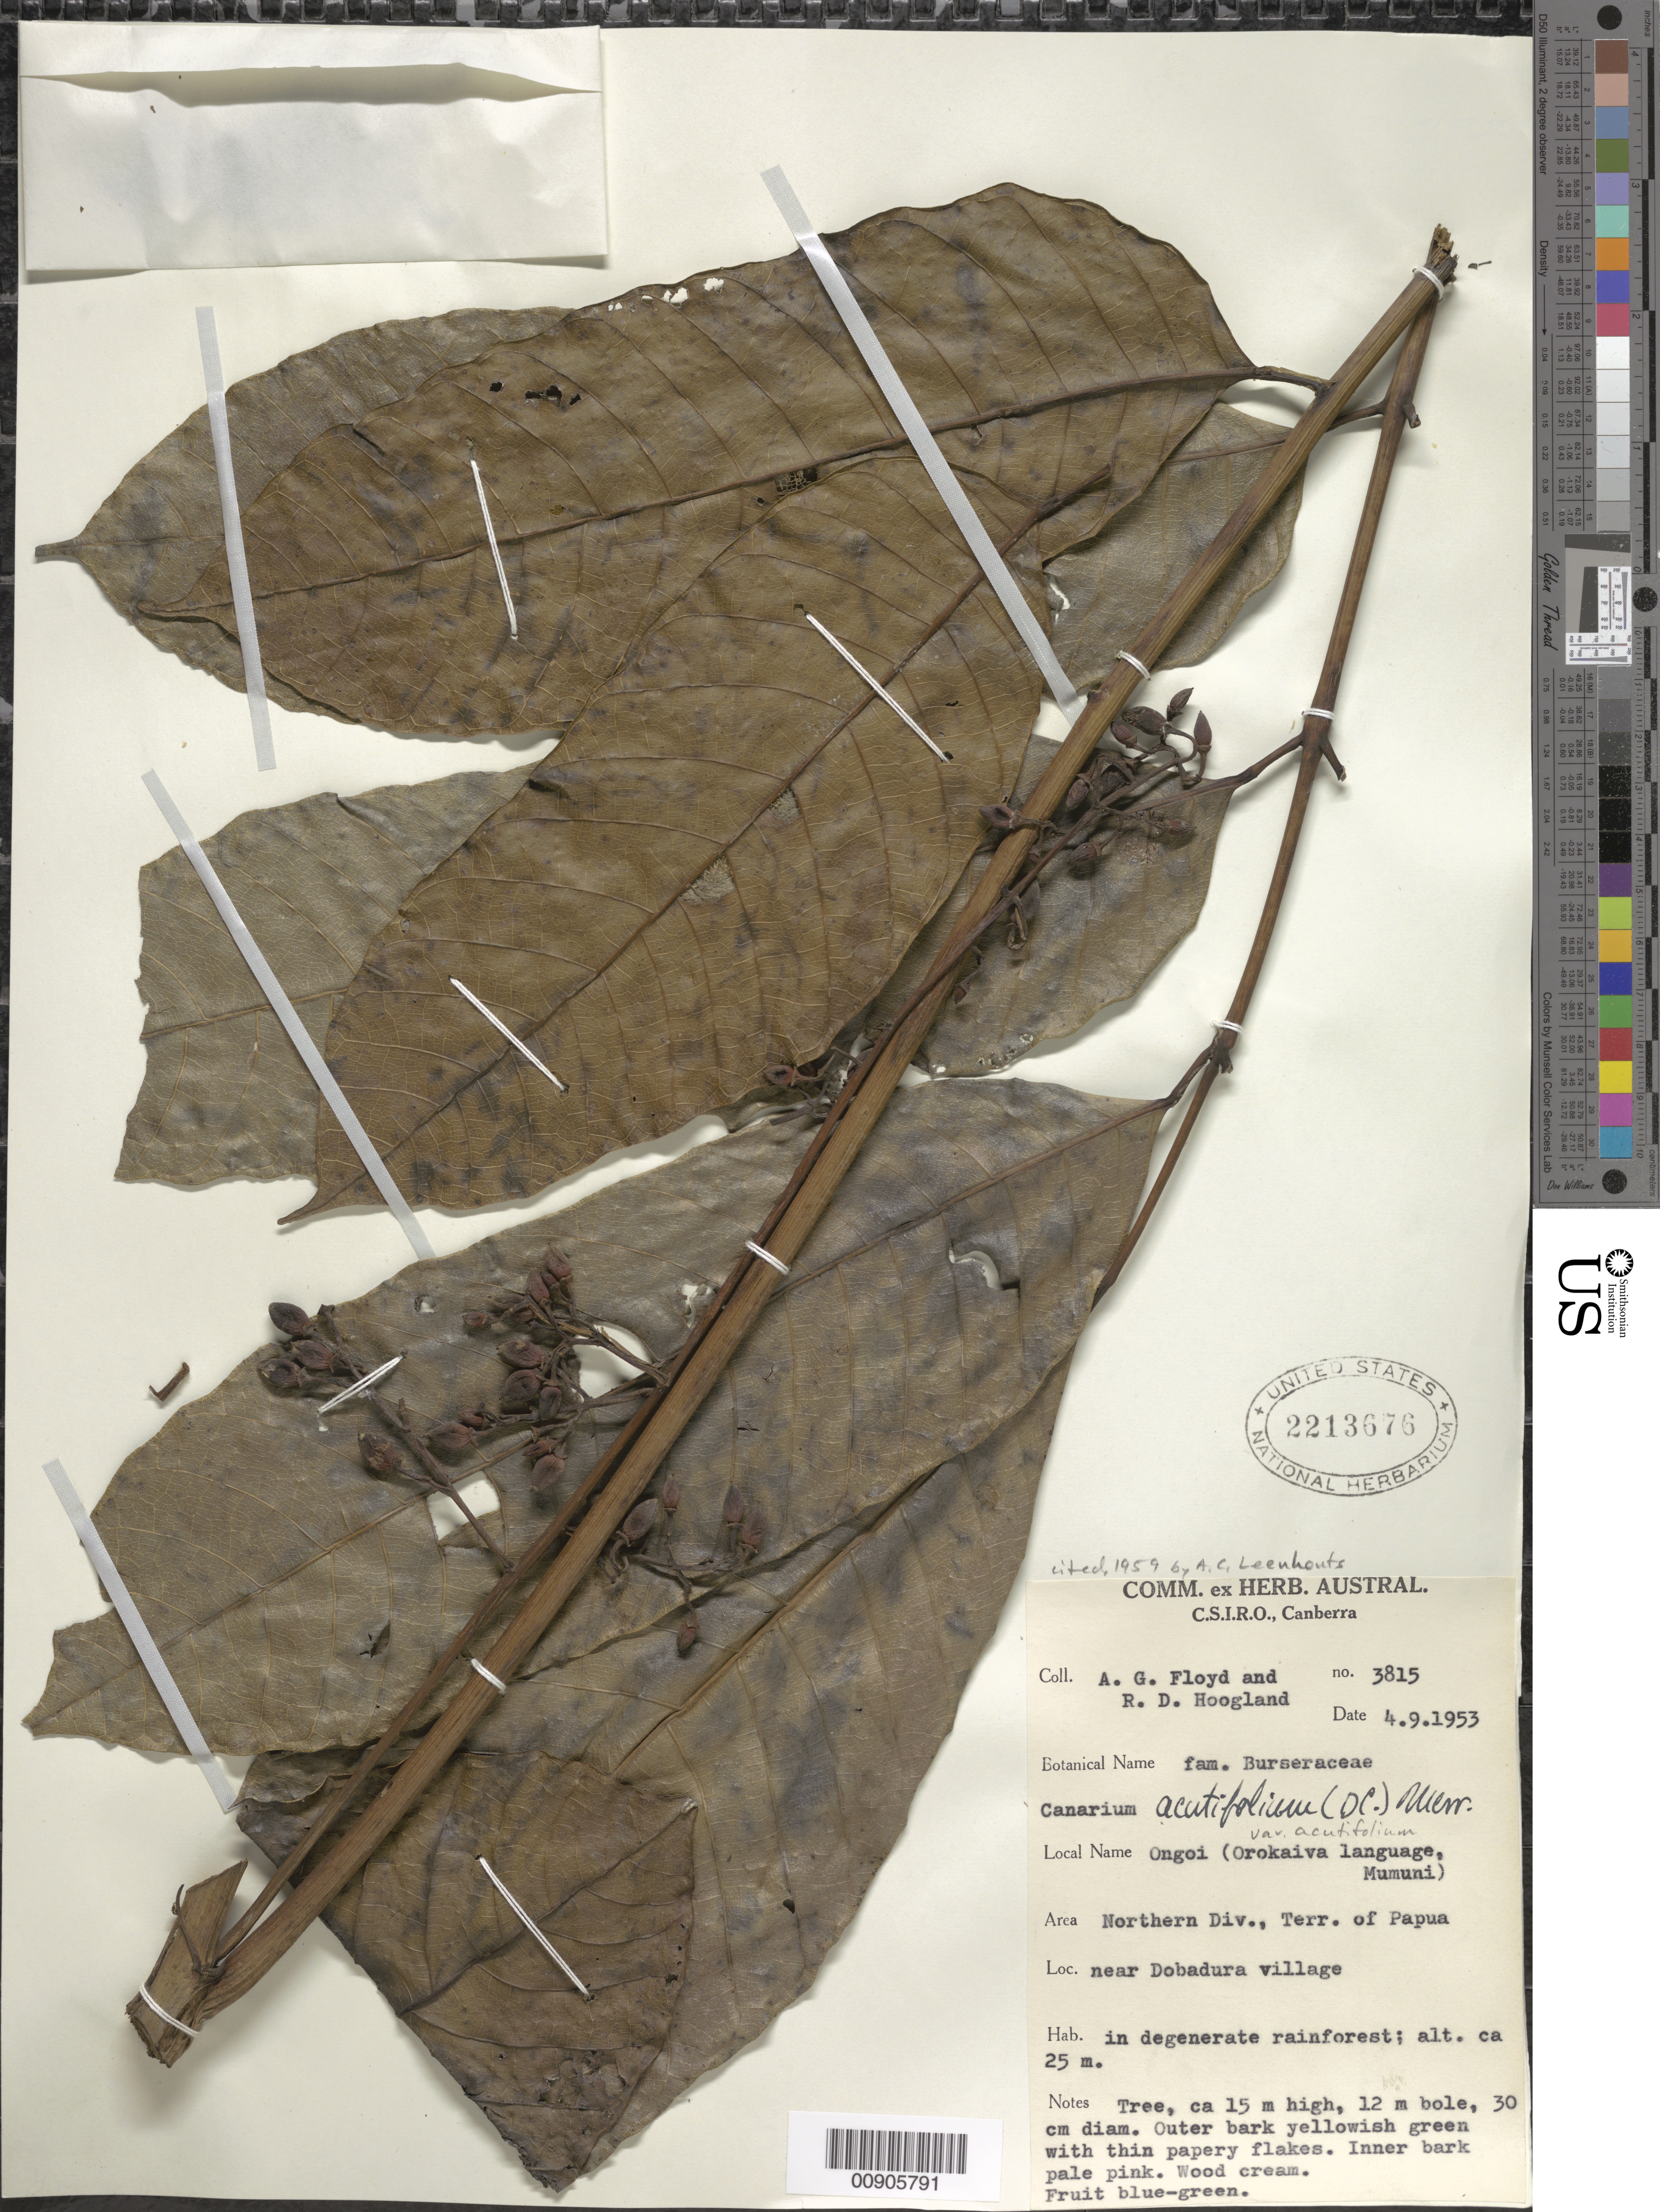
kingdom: Plantae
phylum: Tracheophyta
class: Magnoliopsida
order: Sapindales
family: Burseraceae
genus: Canarium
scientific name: Canarium acutifolium var. acutifolium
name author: (DC.) Merr.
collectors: A. G. Floyd & R. D. Hoogland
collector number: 3815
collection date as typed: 04 Sep 1953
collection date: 1953-09-04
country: Papua New Guinea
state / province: Northern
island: New Guinea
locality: near Dobadura village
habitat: in degenerate rainforest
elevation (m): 25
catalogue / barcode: US 2212676